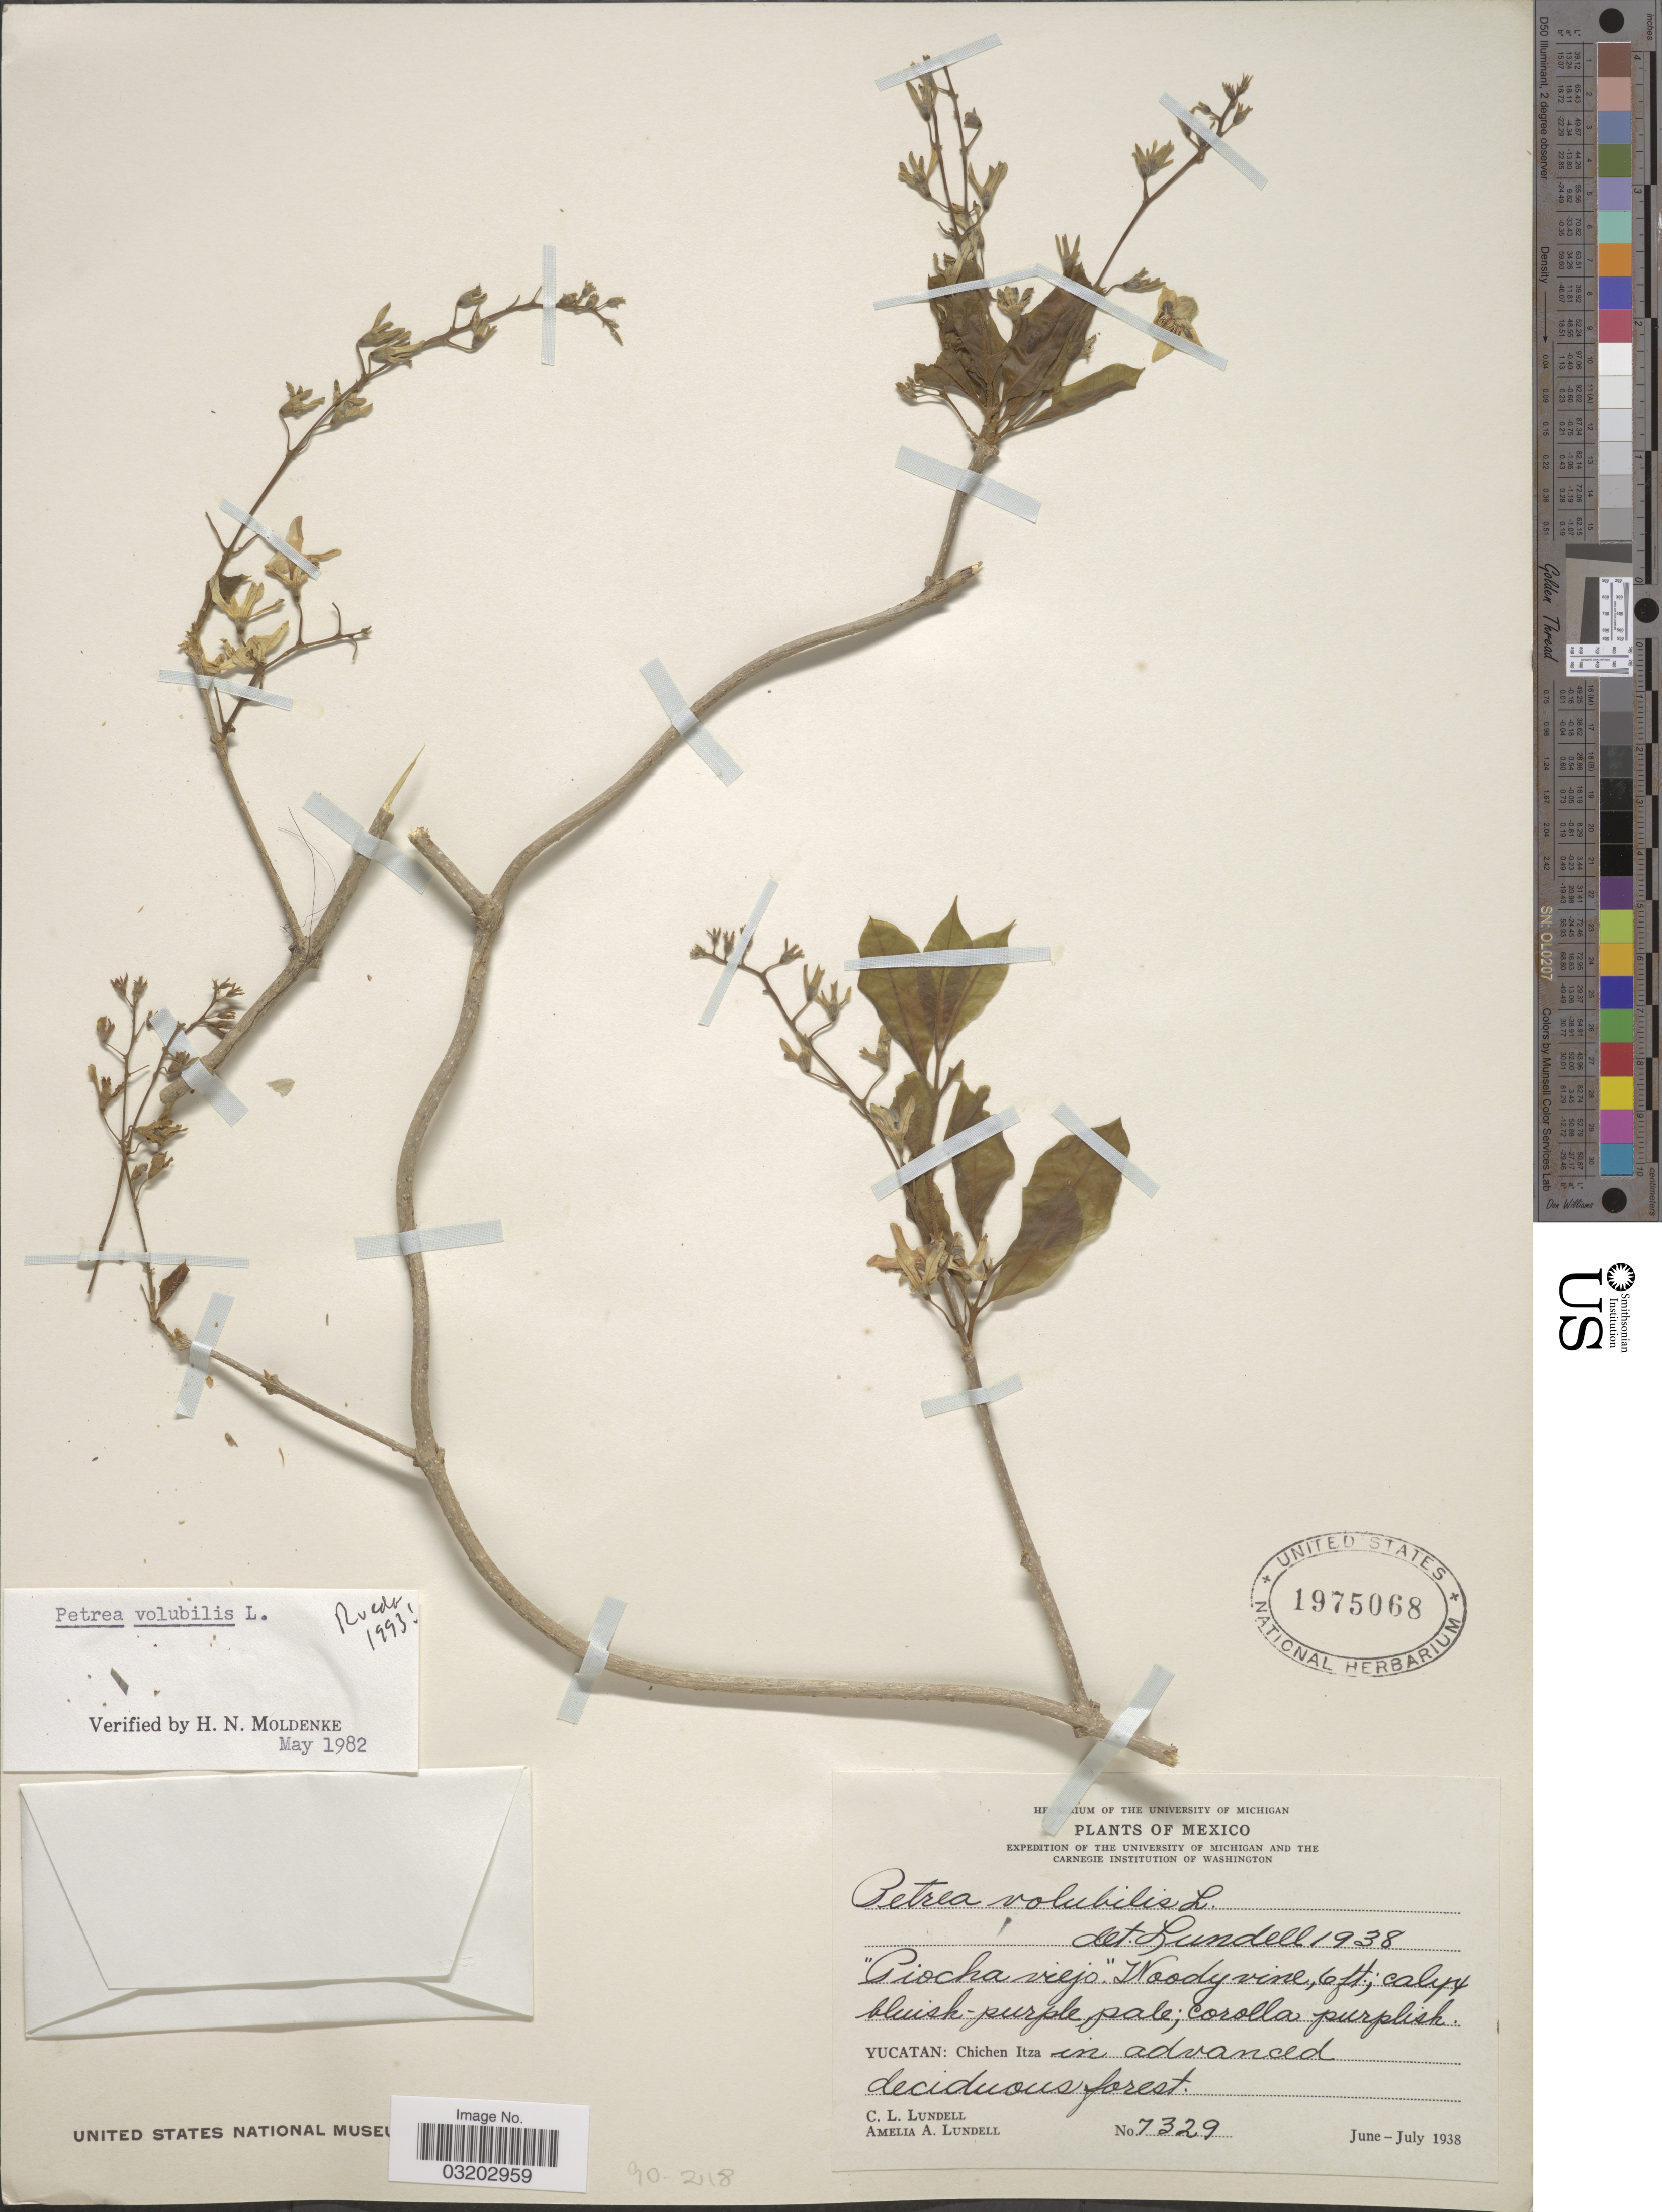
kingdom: Plantae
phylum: Tracheophyta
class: Magnoliopsida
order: Lamiales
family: Verbenaceae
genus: Petrea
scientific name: Petrea volubilis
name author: L.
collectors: C. L. Lundell & A. A. Lundell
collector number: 7329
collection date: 1938-06/1938-07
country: Mexico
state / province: Yucatán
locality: Chichen Itza.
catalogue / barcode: US 1975068